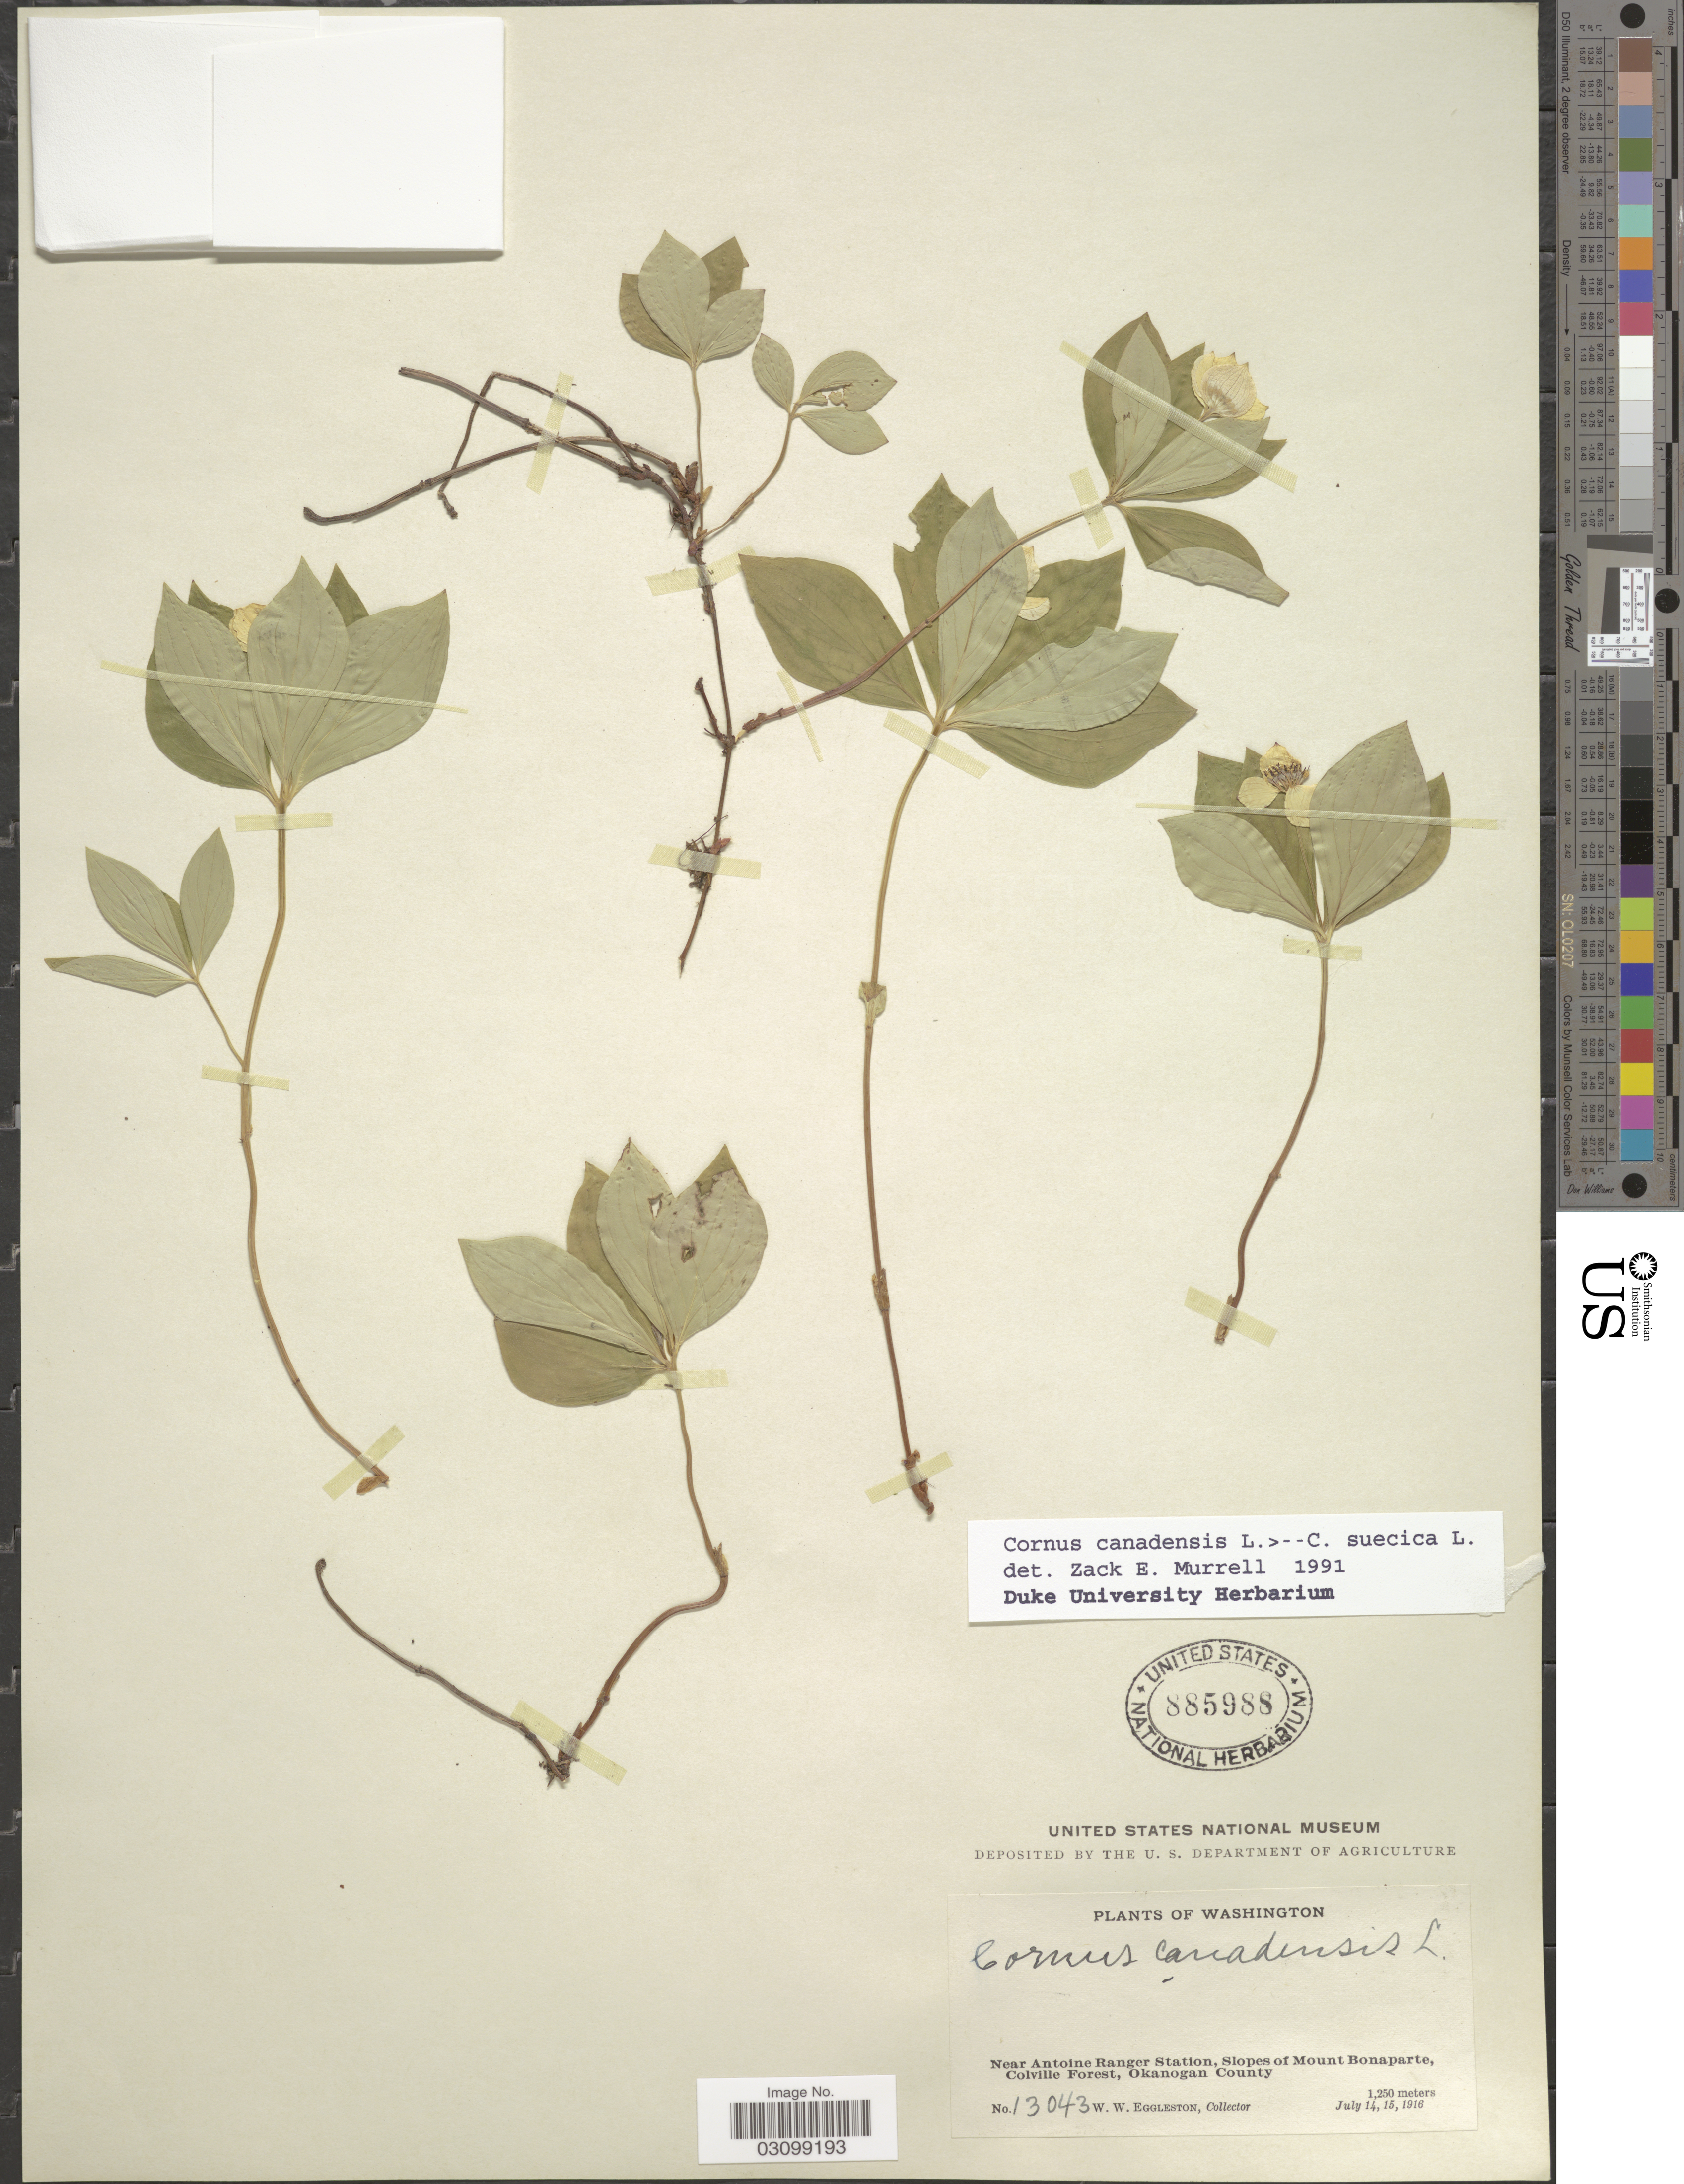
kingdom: Plantae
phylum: Tracheophyta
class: Magnoliopsida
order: Cornales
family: Cornaceae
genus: Cornus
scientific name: Cornus sp.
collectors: W. W. Eggleston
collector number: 13043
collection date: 1916-07-14/1916-07-15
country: United States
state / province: Washington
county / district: Okanogan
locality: Near Antoine Ranger Station, Slopes of Mount Bonaparte, Colville Forest, Okanogan County.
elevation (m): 1250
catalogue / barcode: US 885988